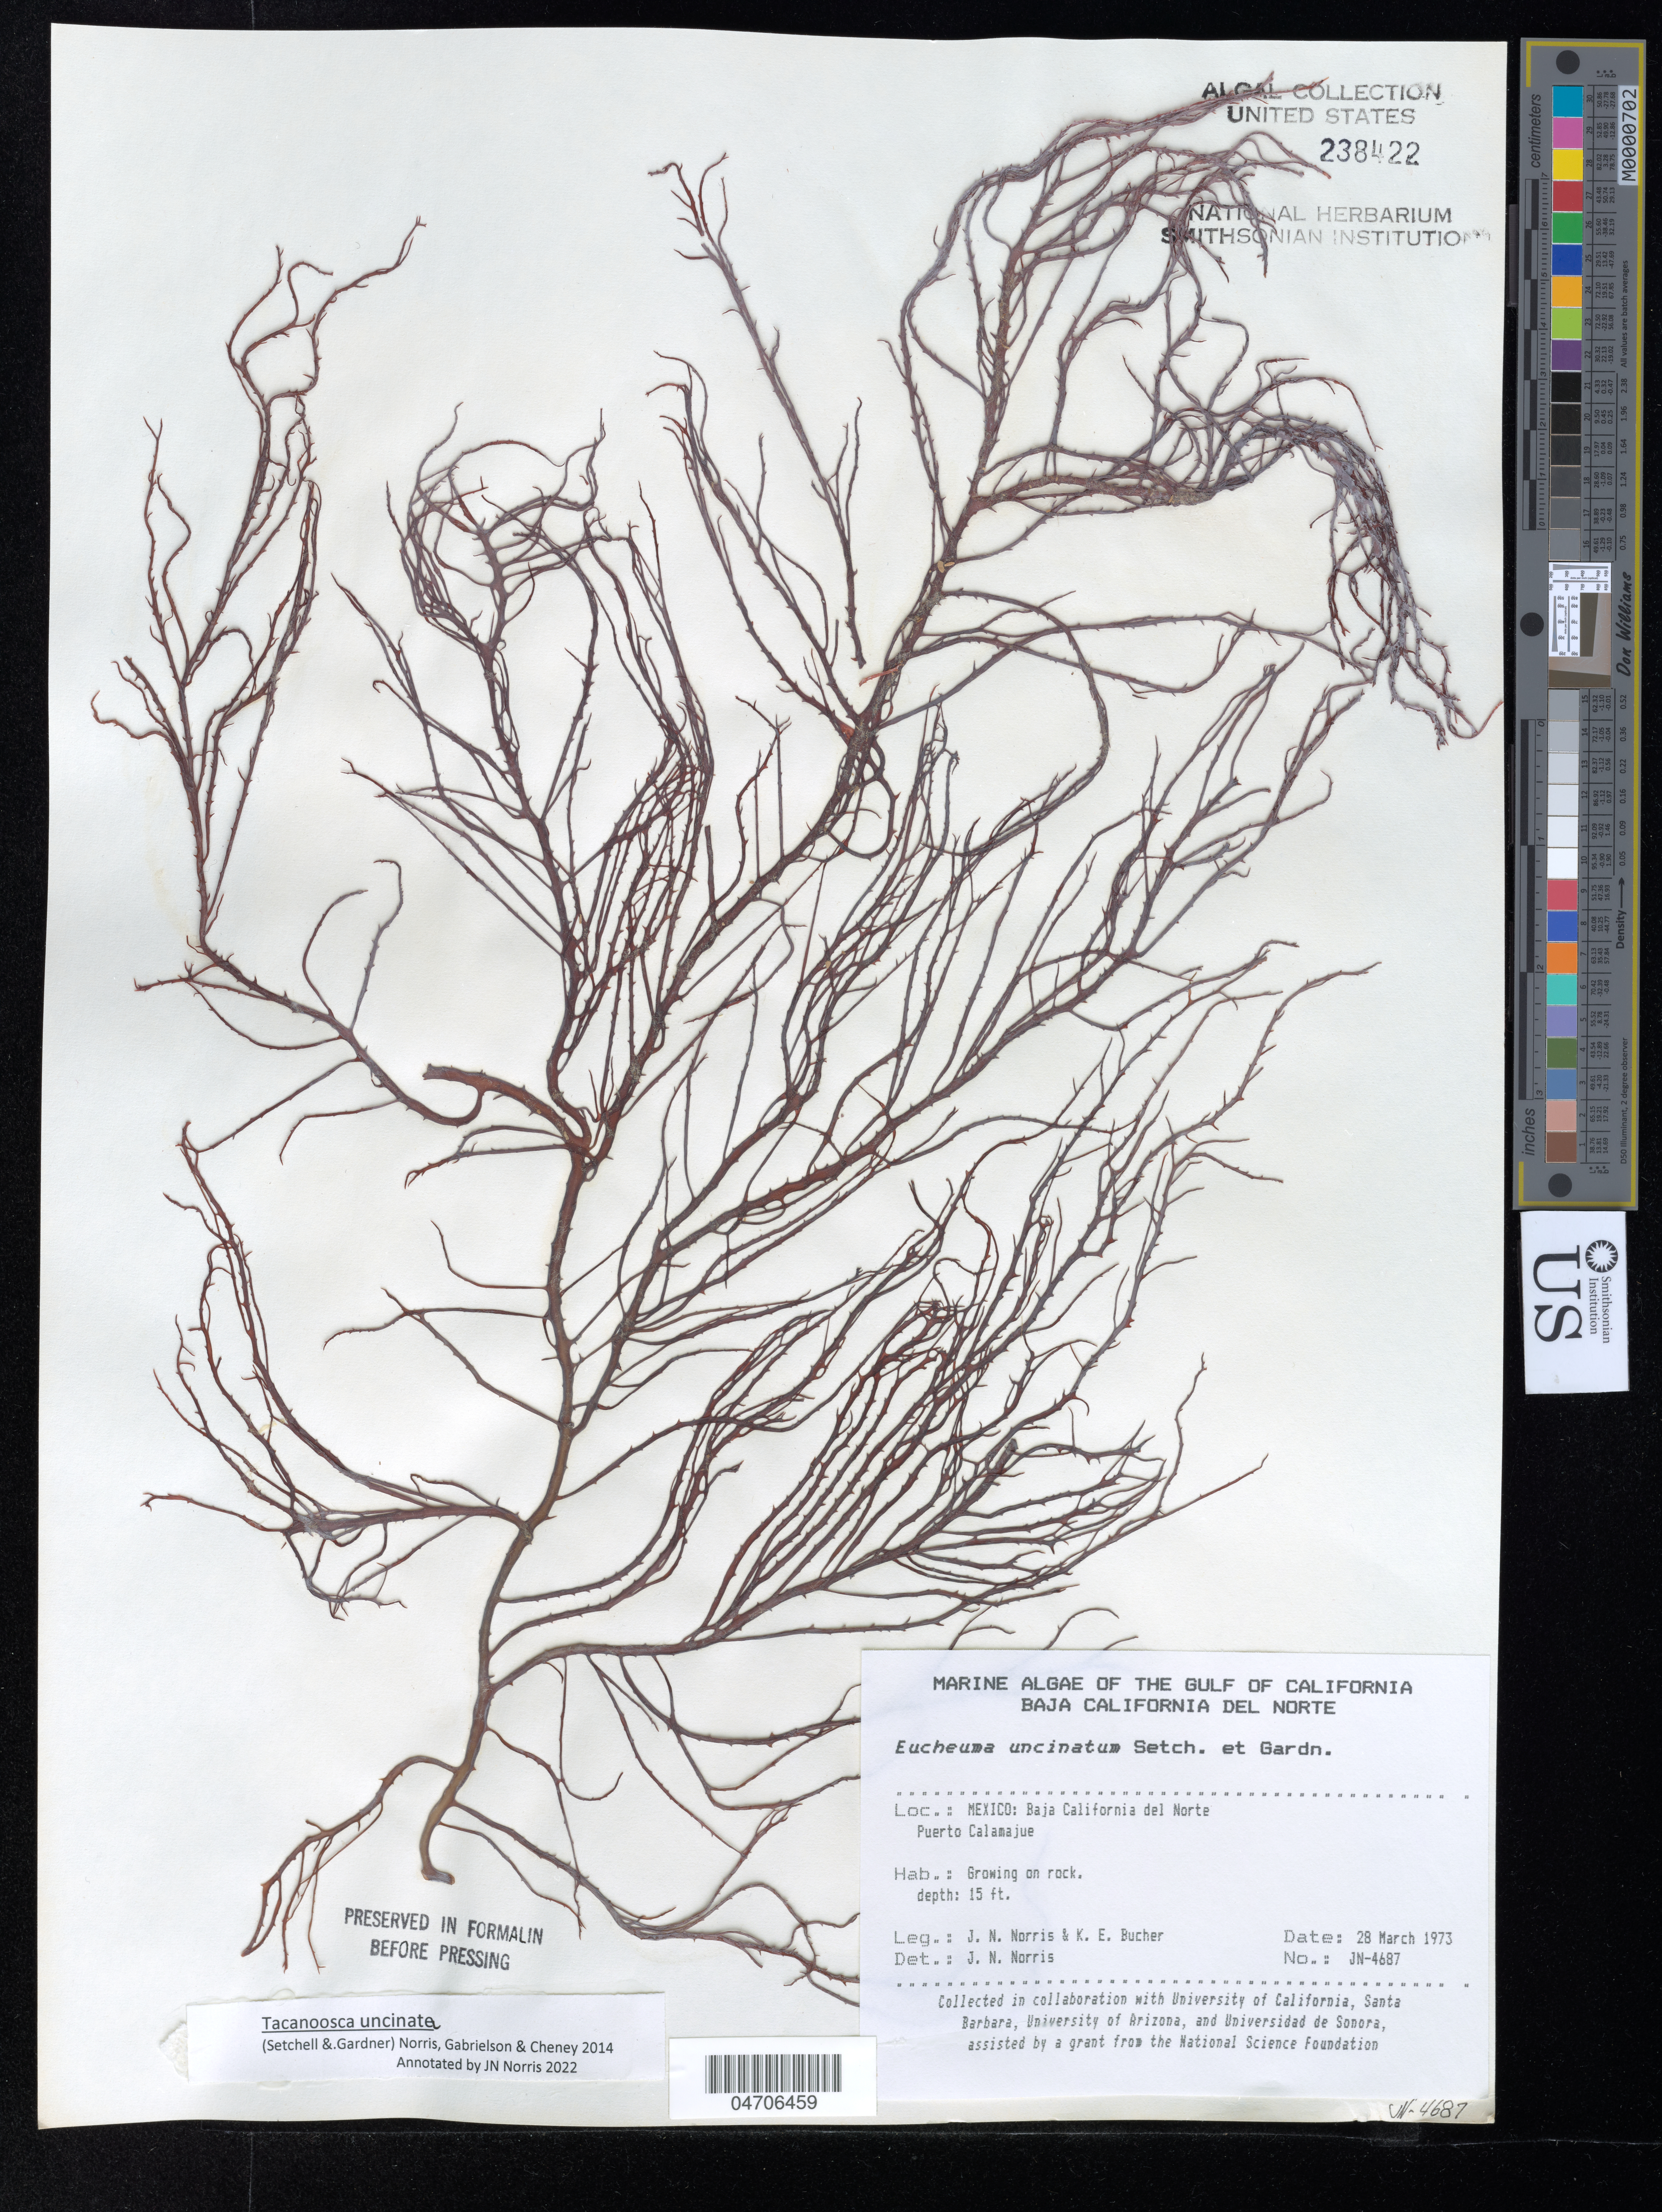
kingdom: Plantae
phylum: Rhodophyta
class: Florideophyceae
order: Gigartinales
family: Solieriaceae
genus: Tacanoosca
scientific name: Tacanoosca uncinata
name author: (Setchell & N.L. Gardner) J.N. Norris et al.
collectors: J. Norris & K. E. Bucher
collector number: JN-4687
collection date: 1973-03-28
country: Mexico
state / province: Baja California Norte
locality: The Gulf of California. Puerto Calamajue.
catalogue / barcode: US 238422